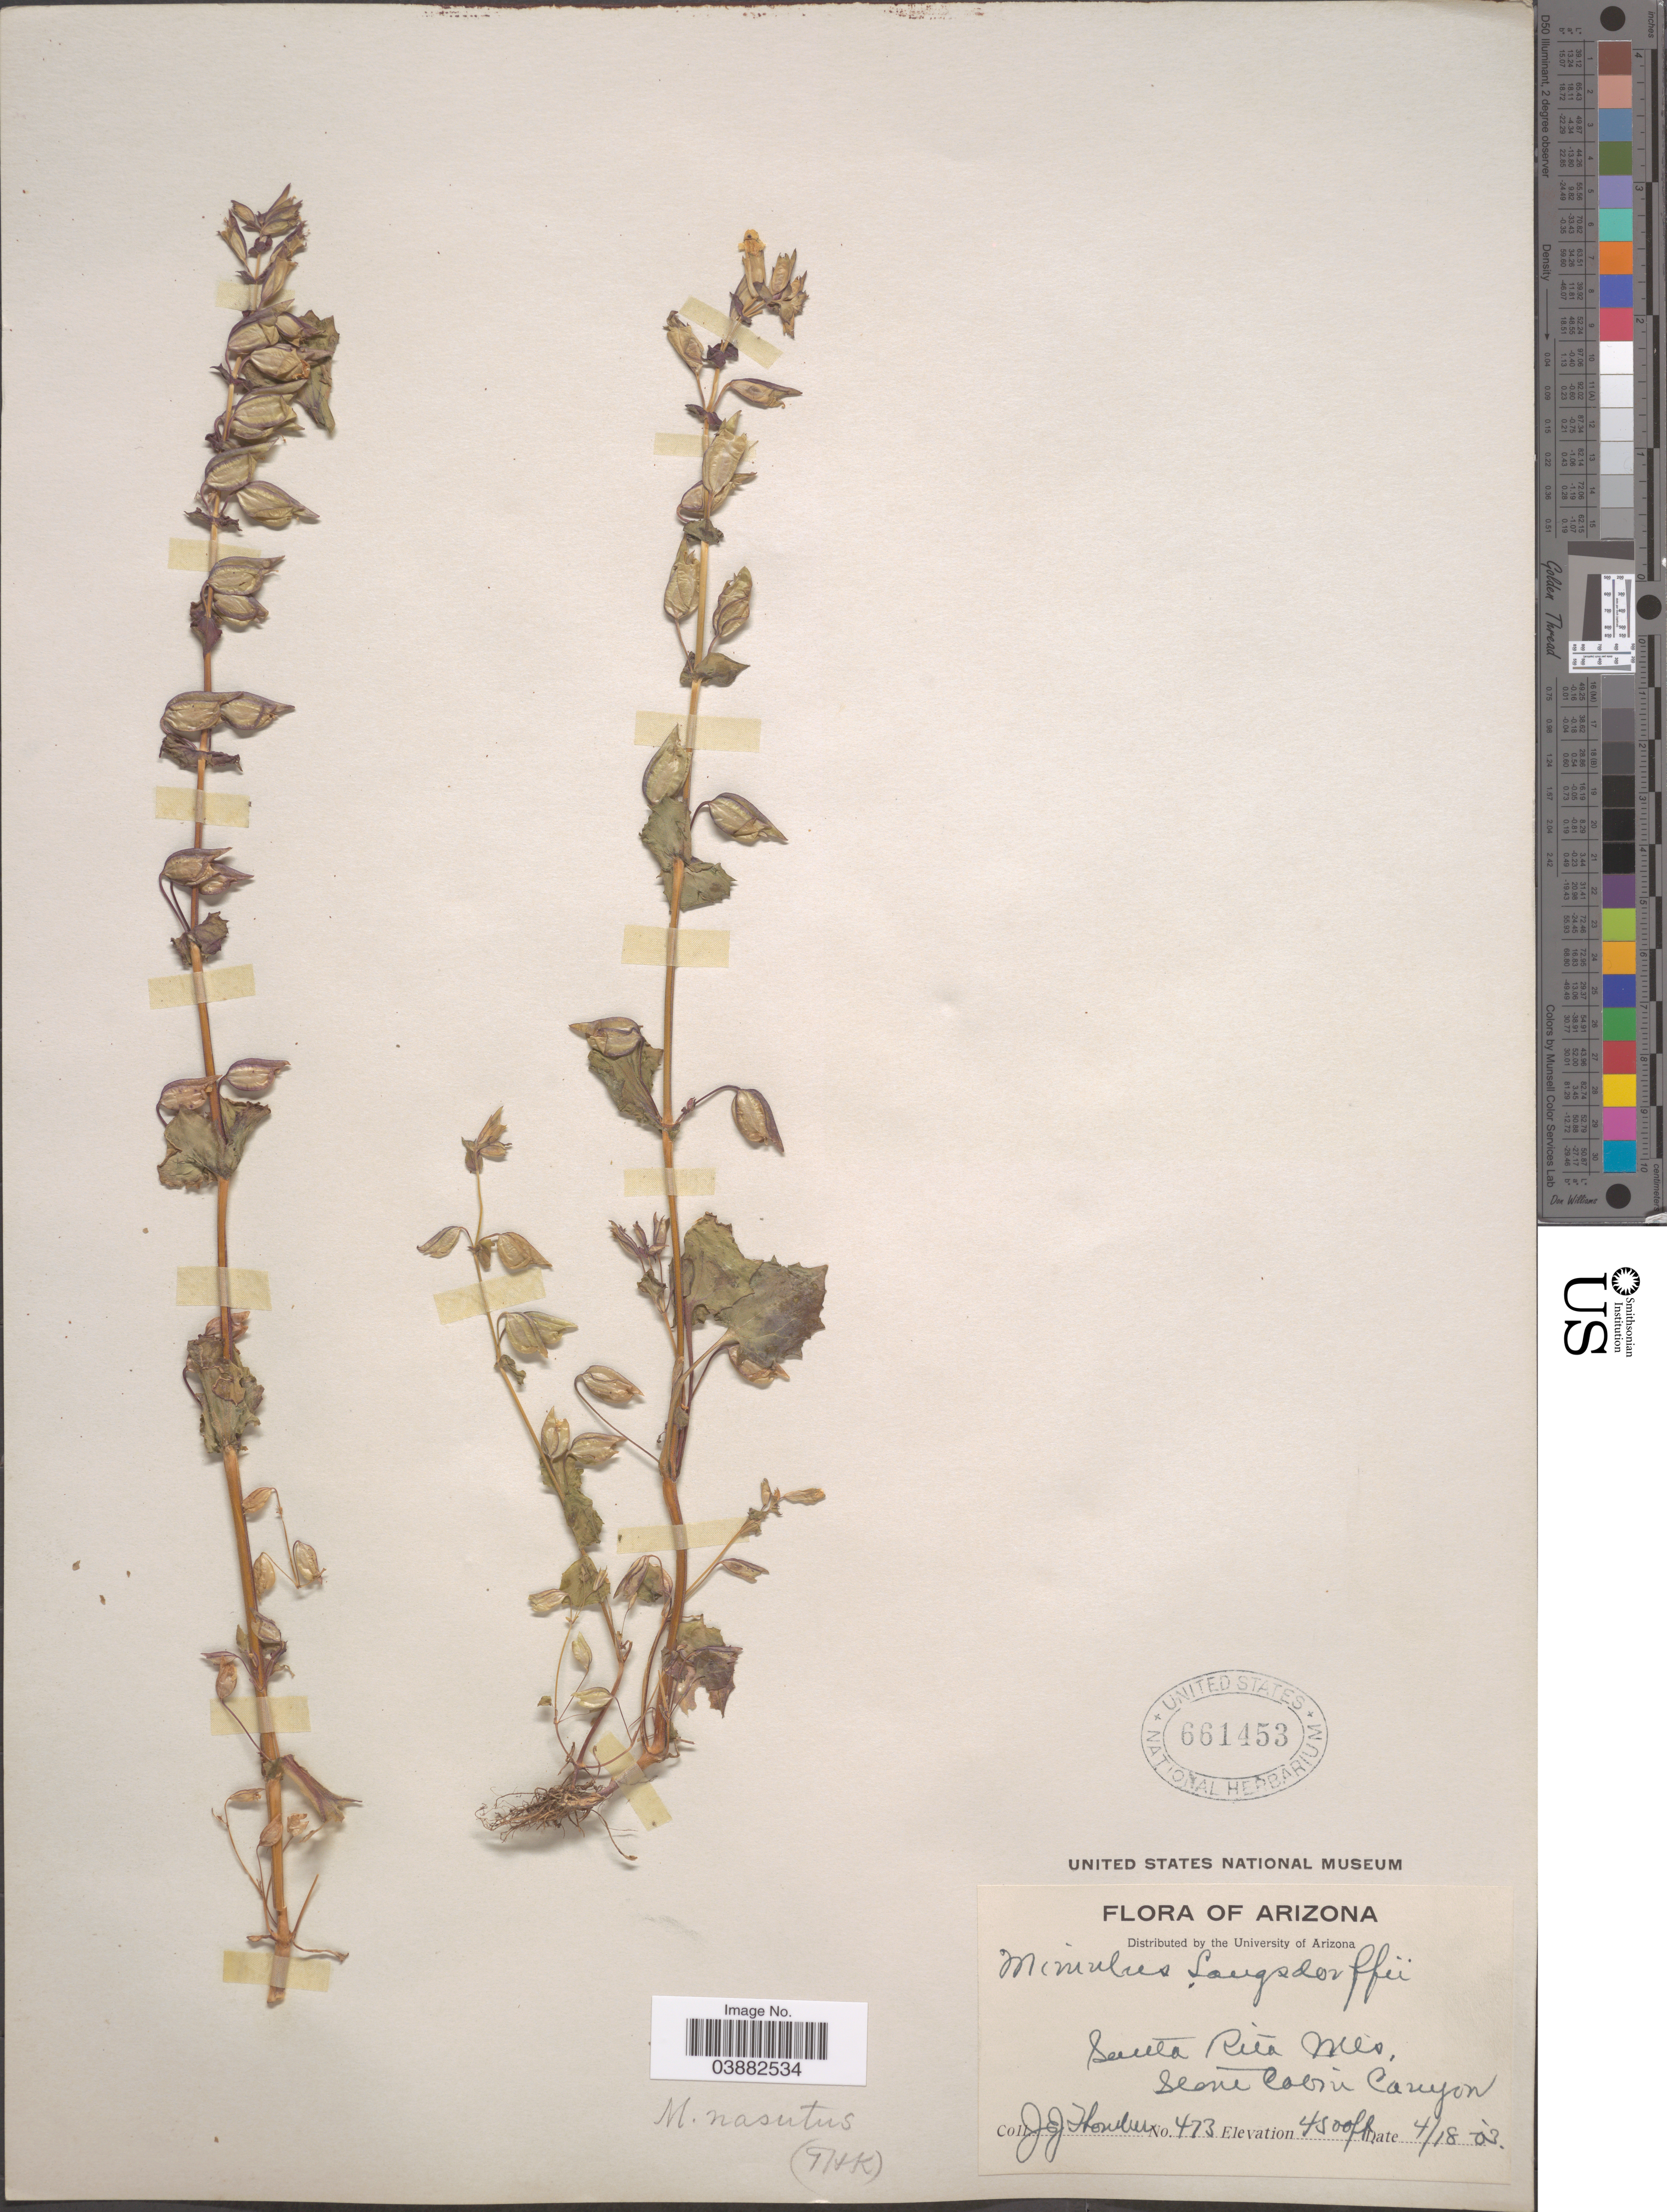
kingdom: Plantae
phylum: Tracheophyta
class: Magnoliopsida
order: Lamiales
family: Phrymaceae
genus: Mimulus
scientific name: Mimulus nasutus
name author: Greene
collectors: J. Thornber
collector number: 473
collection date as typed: Transcribed d/m/y: 18/4/3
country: United States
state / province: Arizona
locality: Santa Rita Mts, Stone Cabin Canyon.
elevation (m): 1372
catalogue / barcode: US 661453